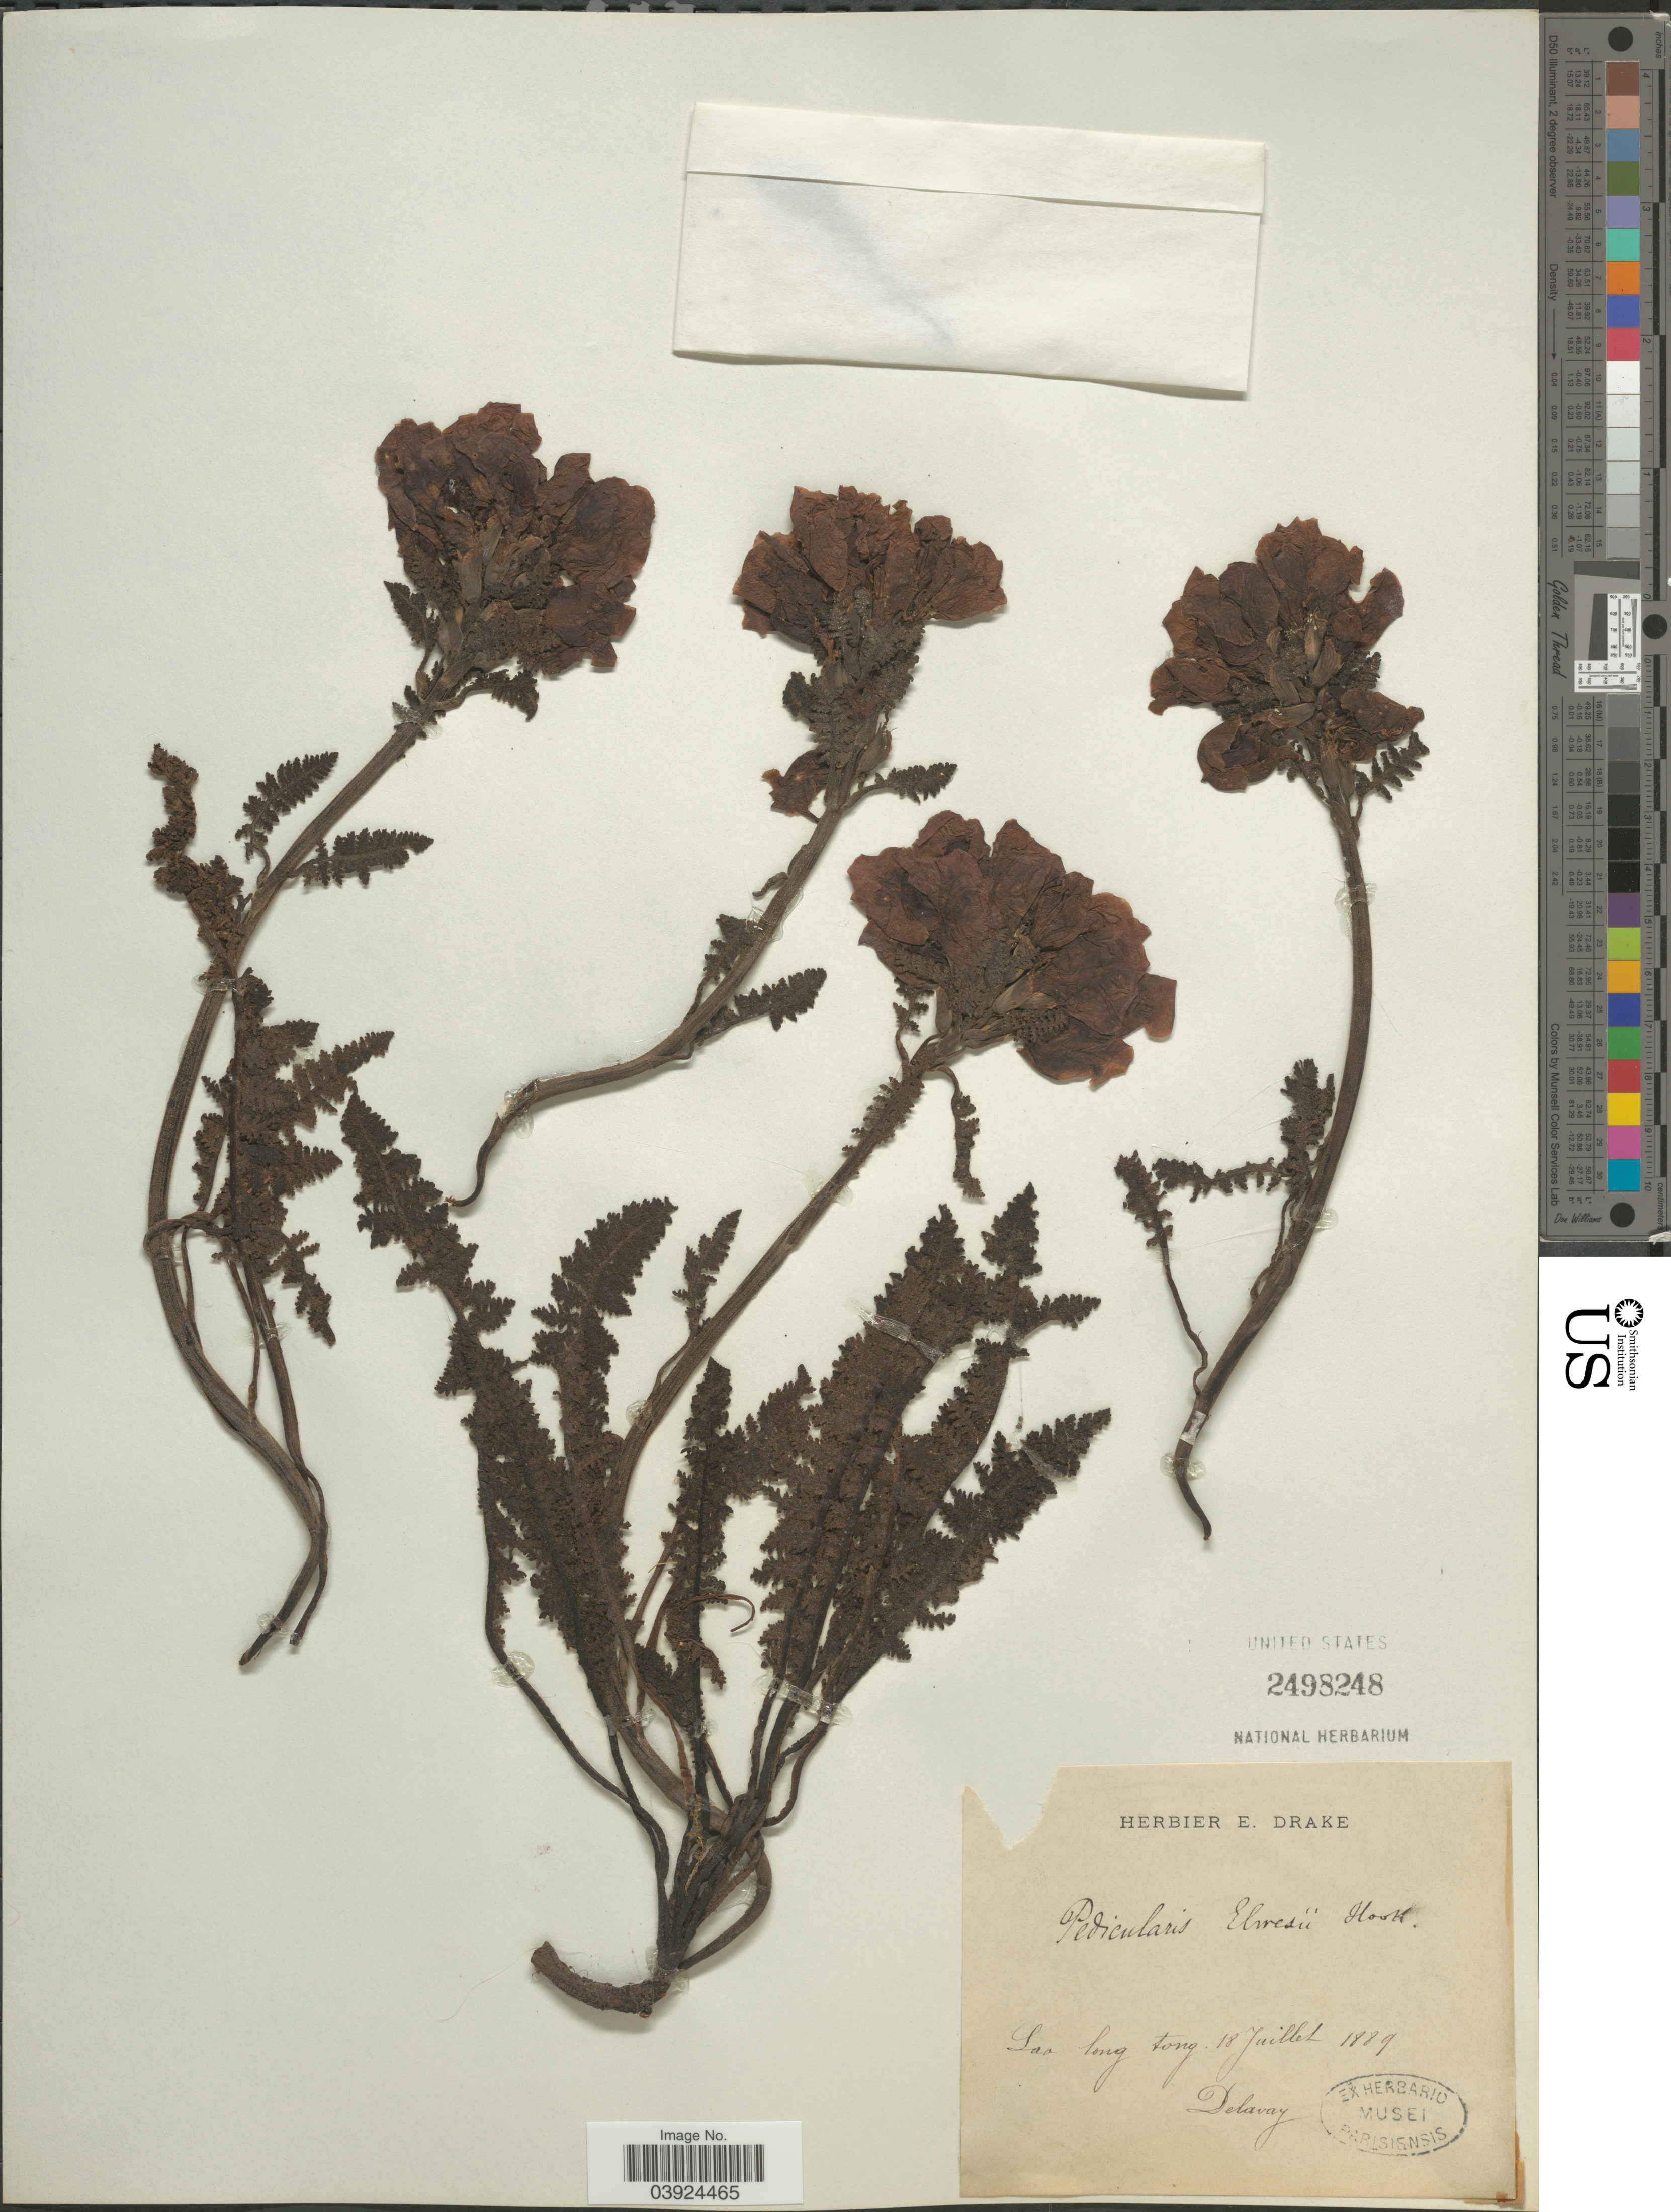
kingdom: Plantae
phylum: Tracheophyta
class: Magnoliopsida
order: Lamiales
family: Orobanchaceae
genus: Pedicularis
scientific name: Pedicularis elwesii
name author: Hook. f.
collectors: Delavay, --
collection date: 1889-07-18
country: China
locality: Lao long tong.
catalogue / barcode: US 2498248